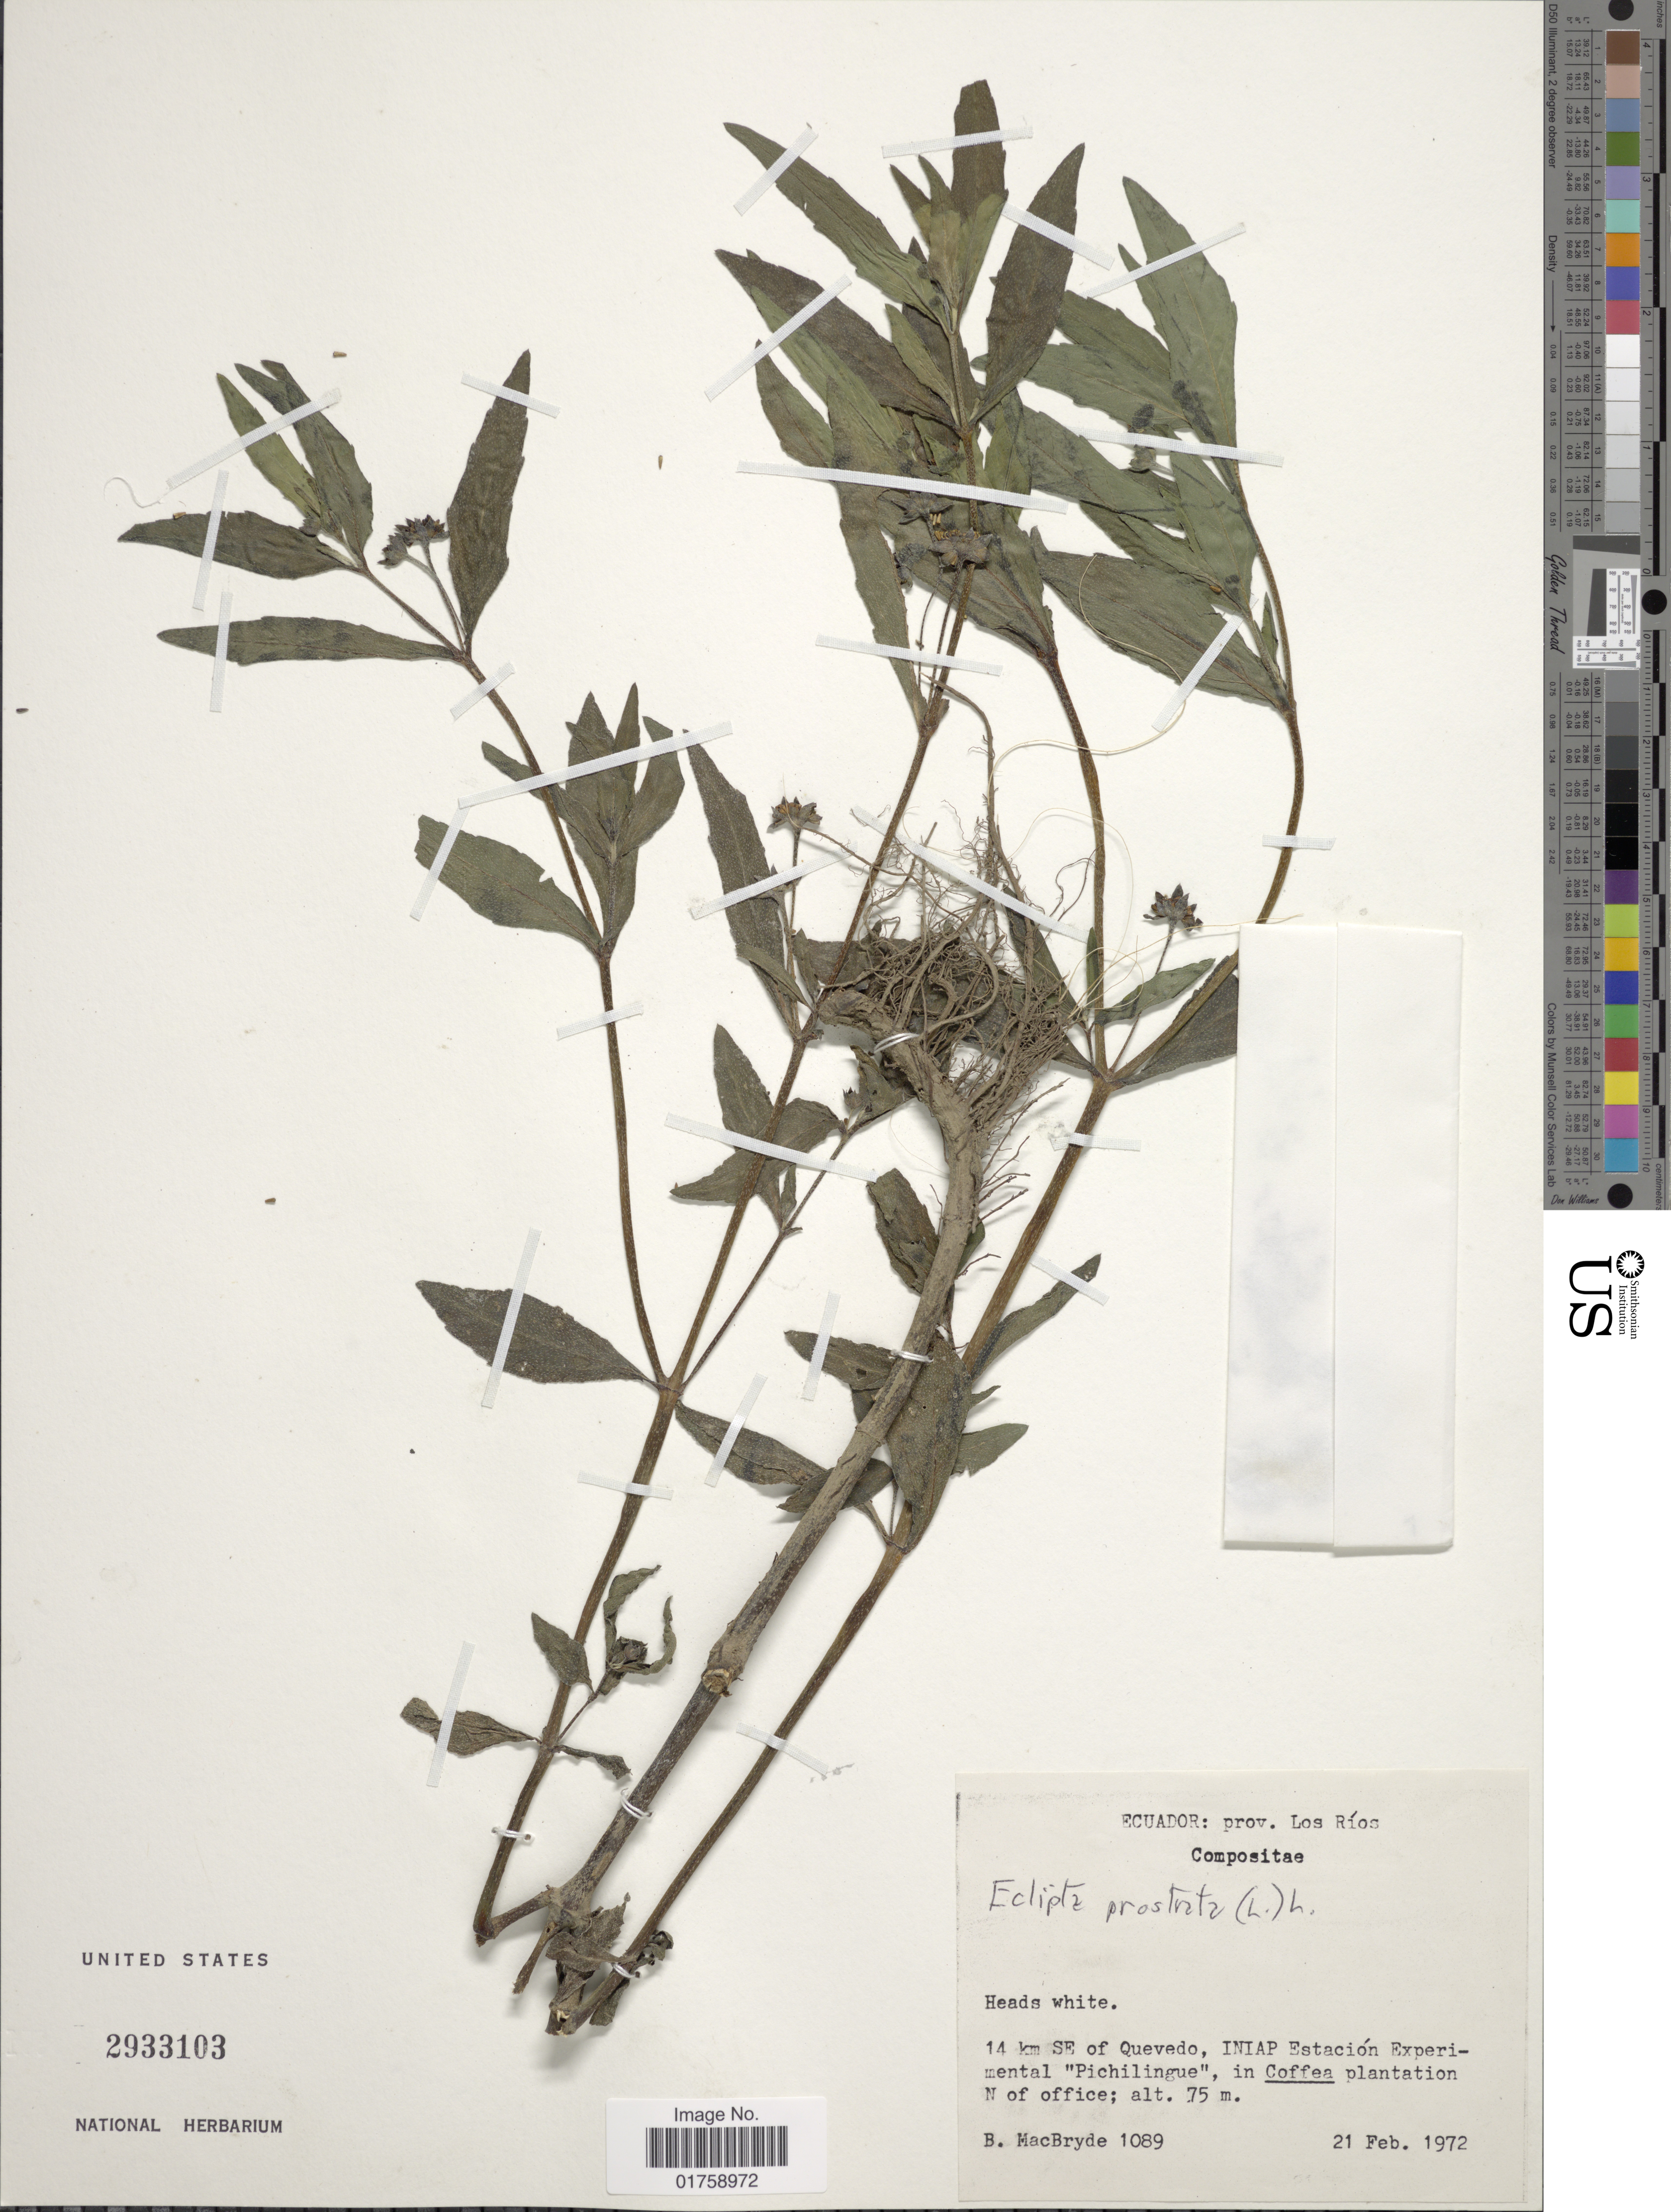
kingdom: Plantae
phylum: Tracheophyta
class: Magnoliopsida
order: Asterales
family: Asteraceae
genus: Eclipta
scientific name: Eclipta prostrata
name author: (L.) L.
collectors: B. MacBryde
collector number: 1089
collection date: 1972-02-21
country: Ecuador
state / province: Los Ríos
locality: Ecuador: prov. Los Ríos. 14 km SE of Quevedo, INIAP Estacion Experimental "Pichillingue", in Coffea plantation N of office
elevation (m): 75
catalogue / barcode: US 2933103